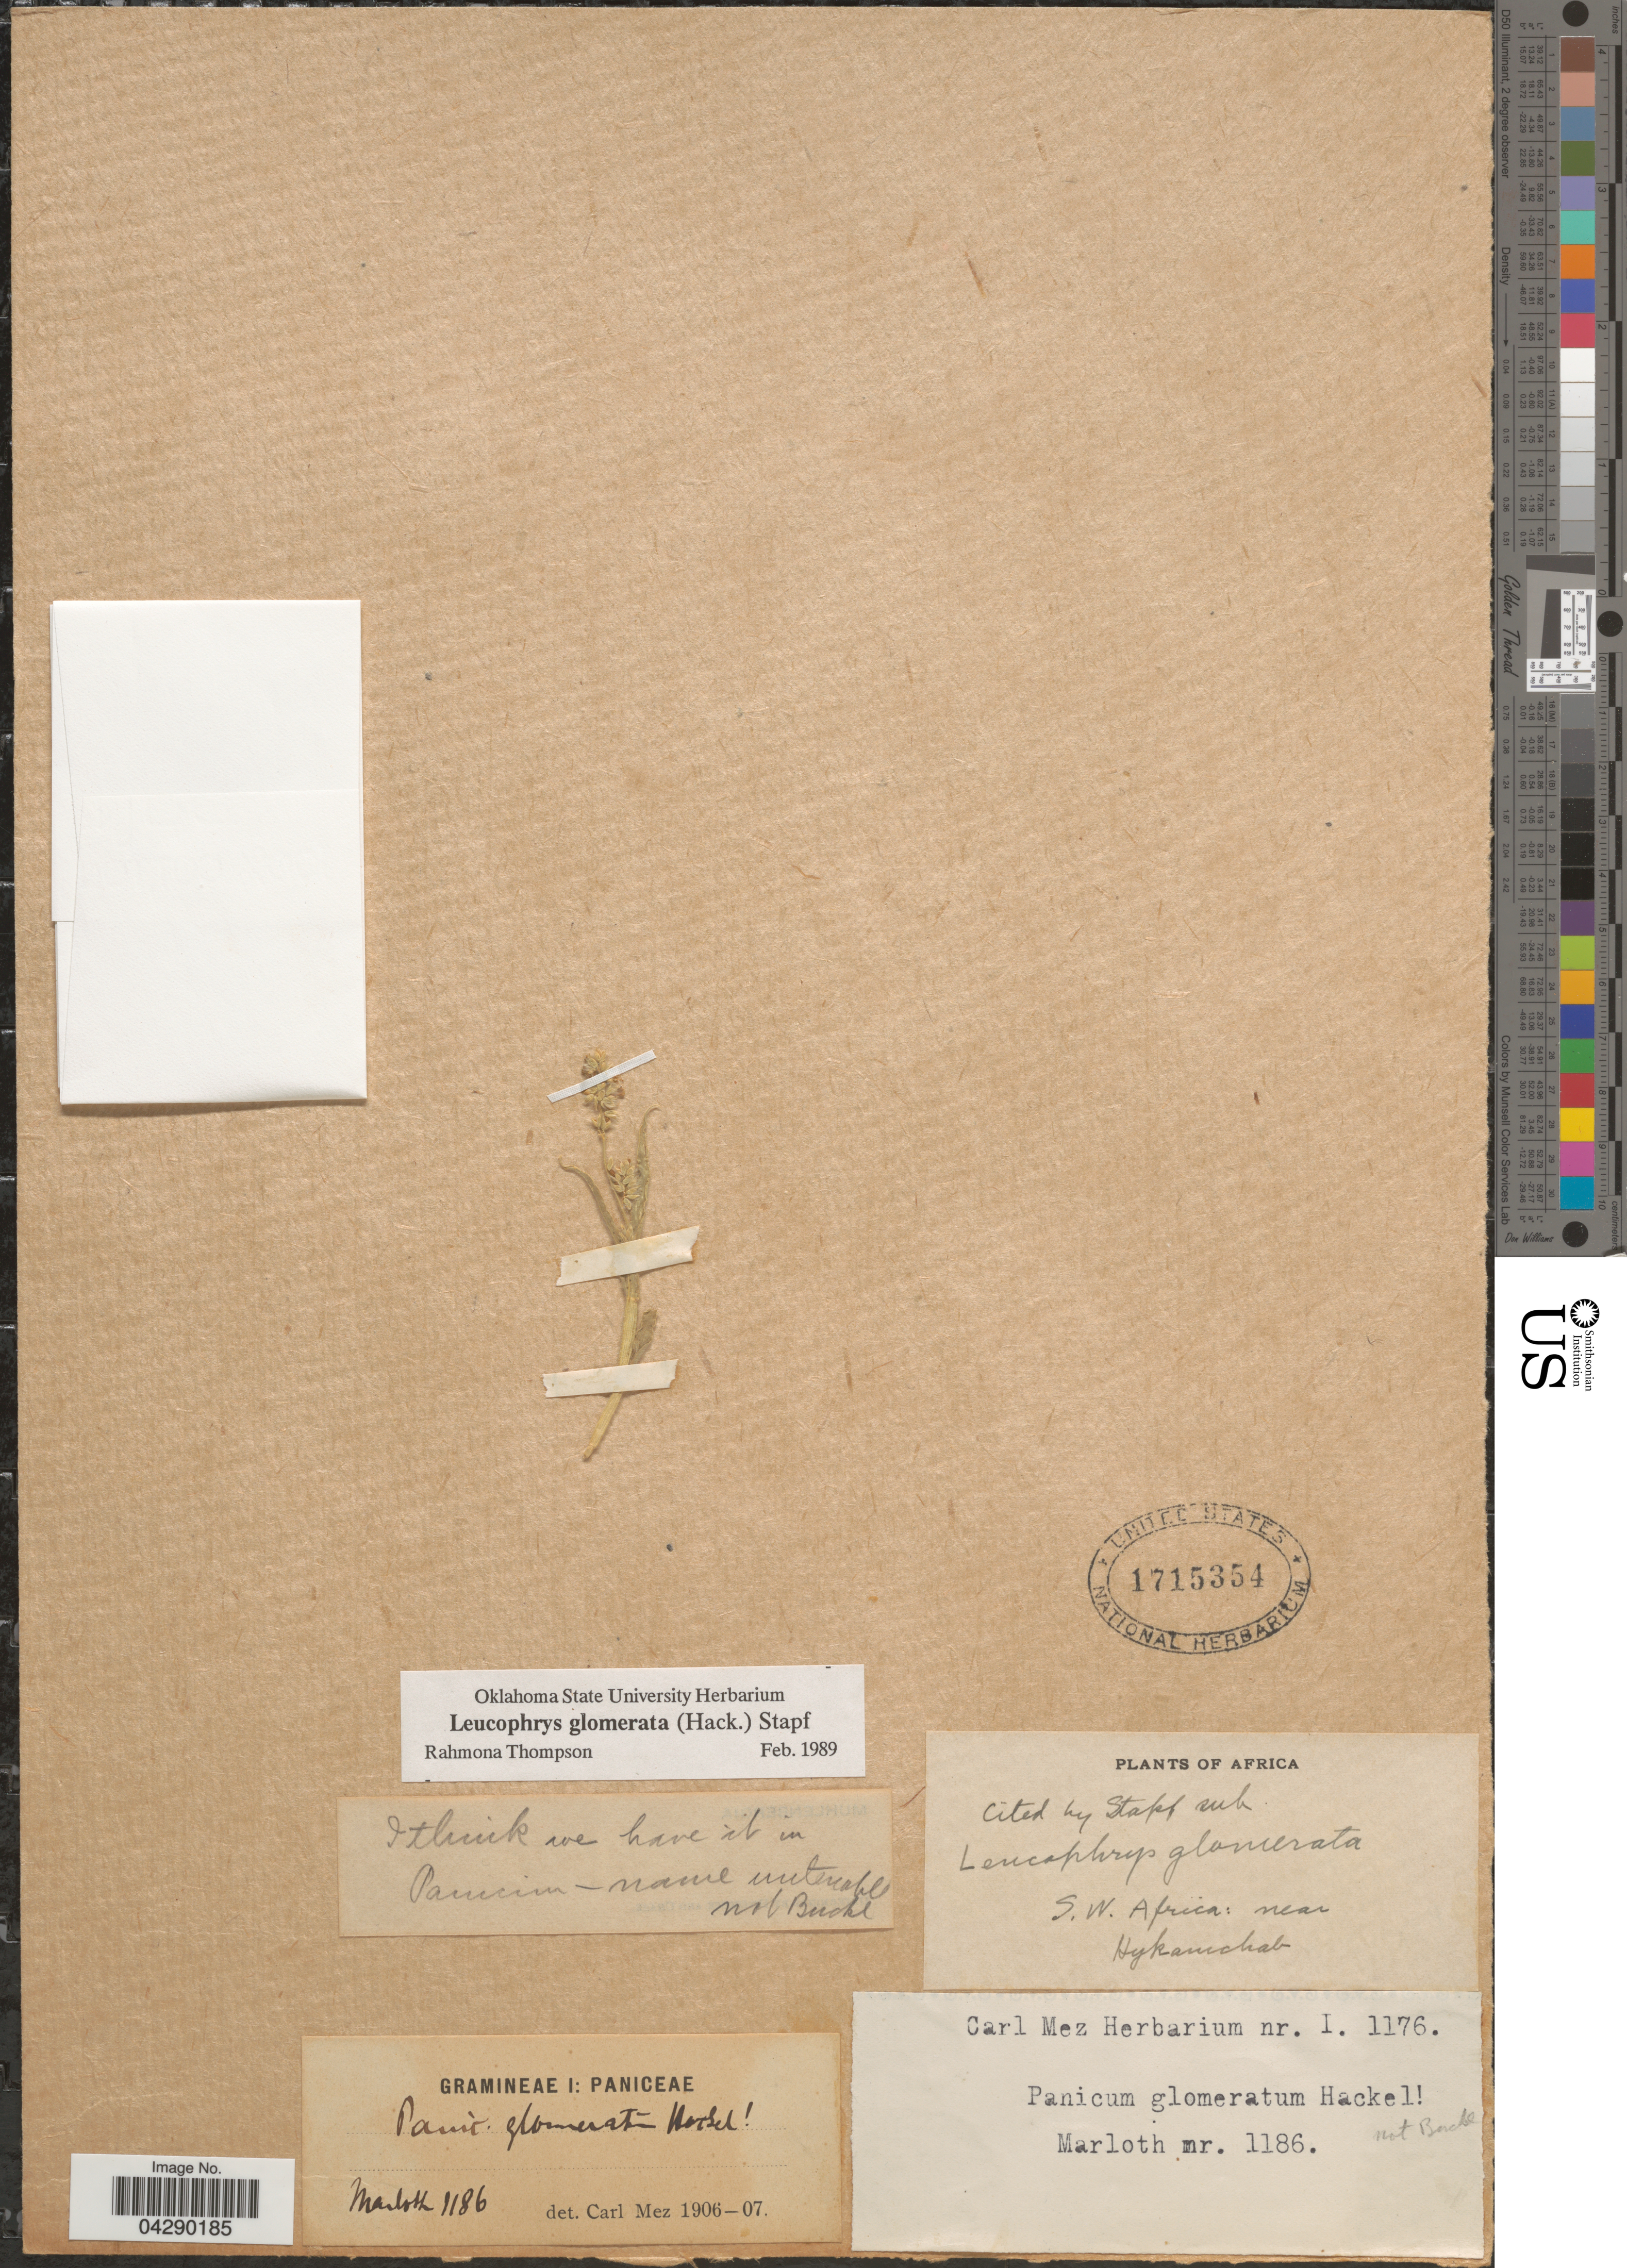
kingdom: Plantae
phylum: Tracheophyta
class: Liliopsida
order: Poales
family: Poaceae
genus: Leucophrys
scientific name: Leucophrys glomerata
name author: Stapf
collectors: Marloth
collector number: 1186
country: Namibia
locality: S. W. Africa: near Hykamchab.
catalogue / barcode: US 1715354